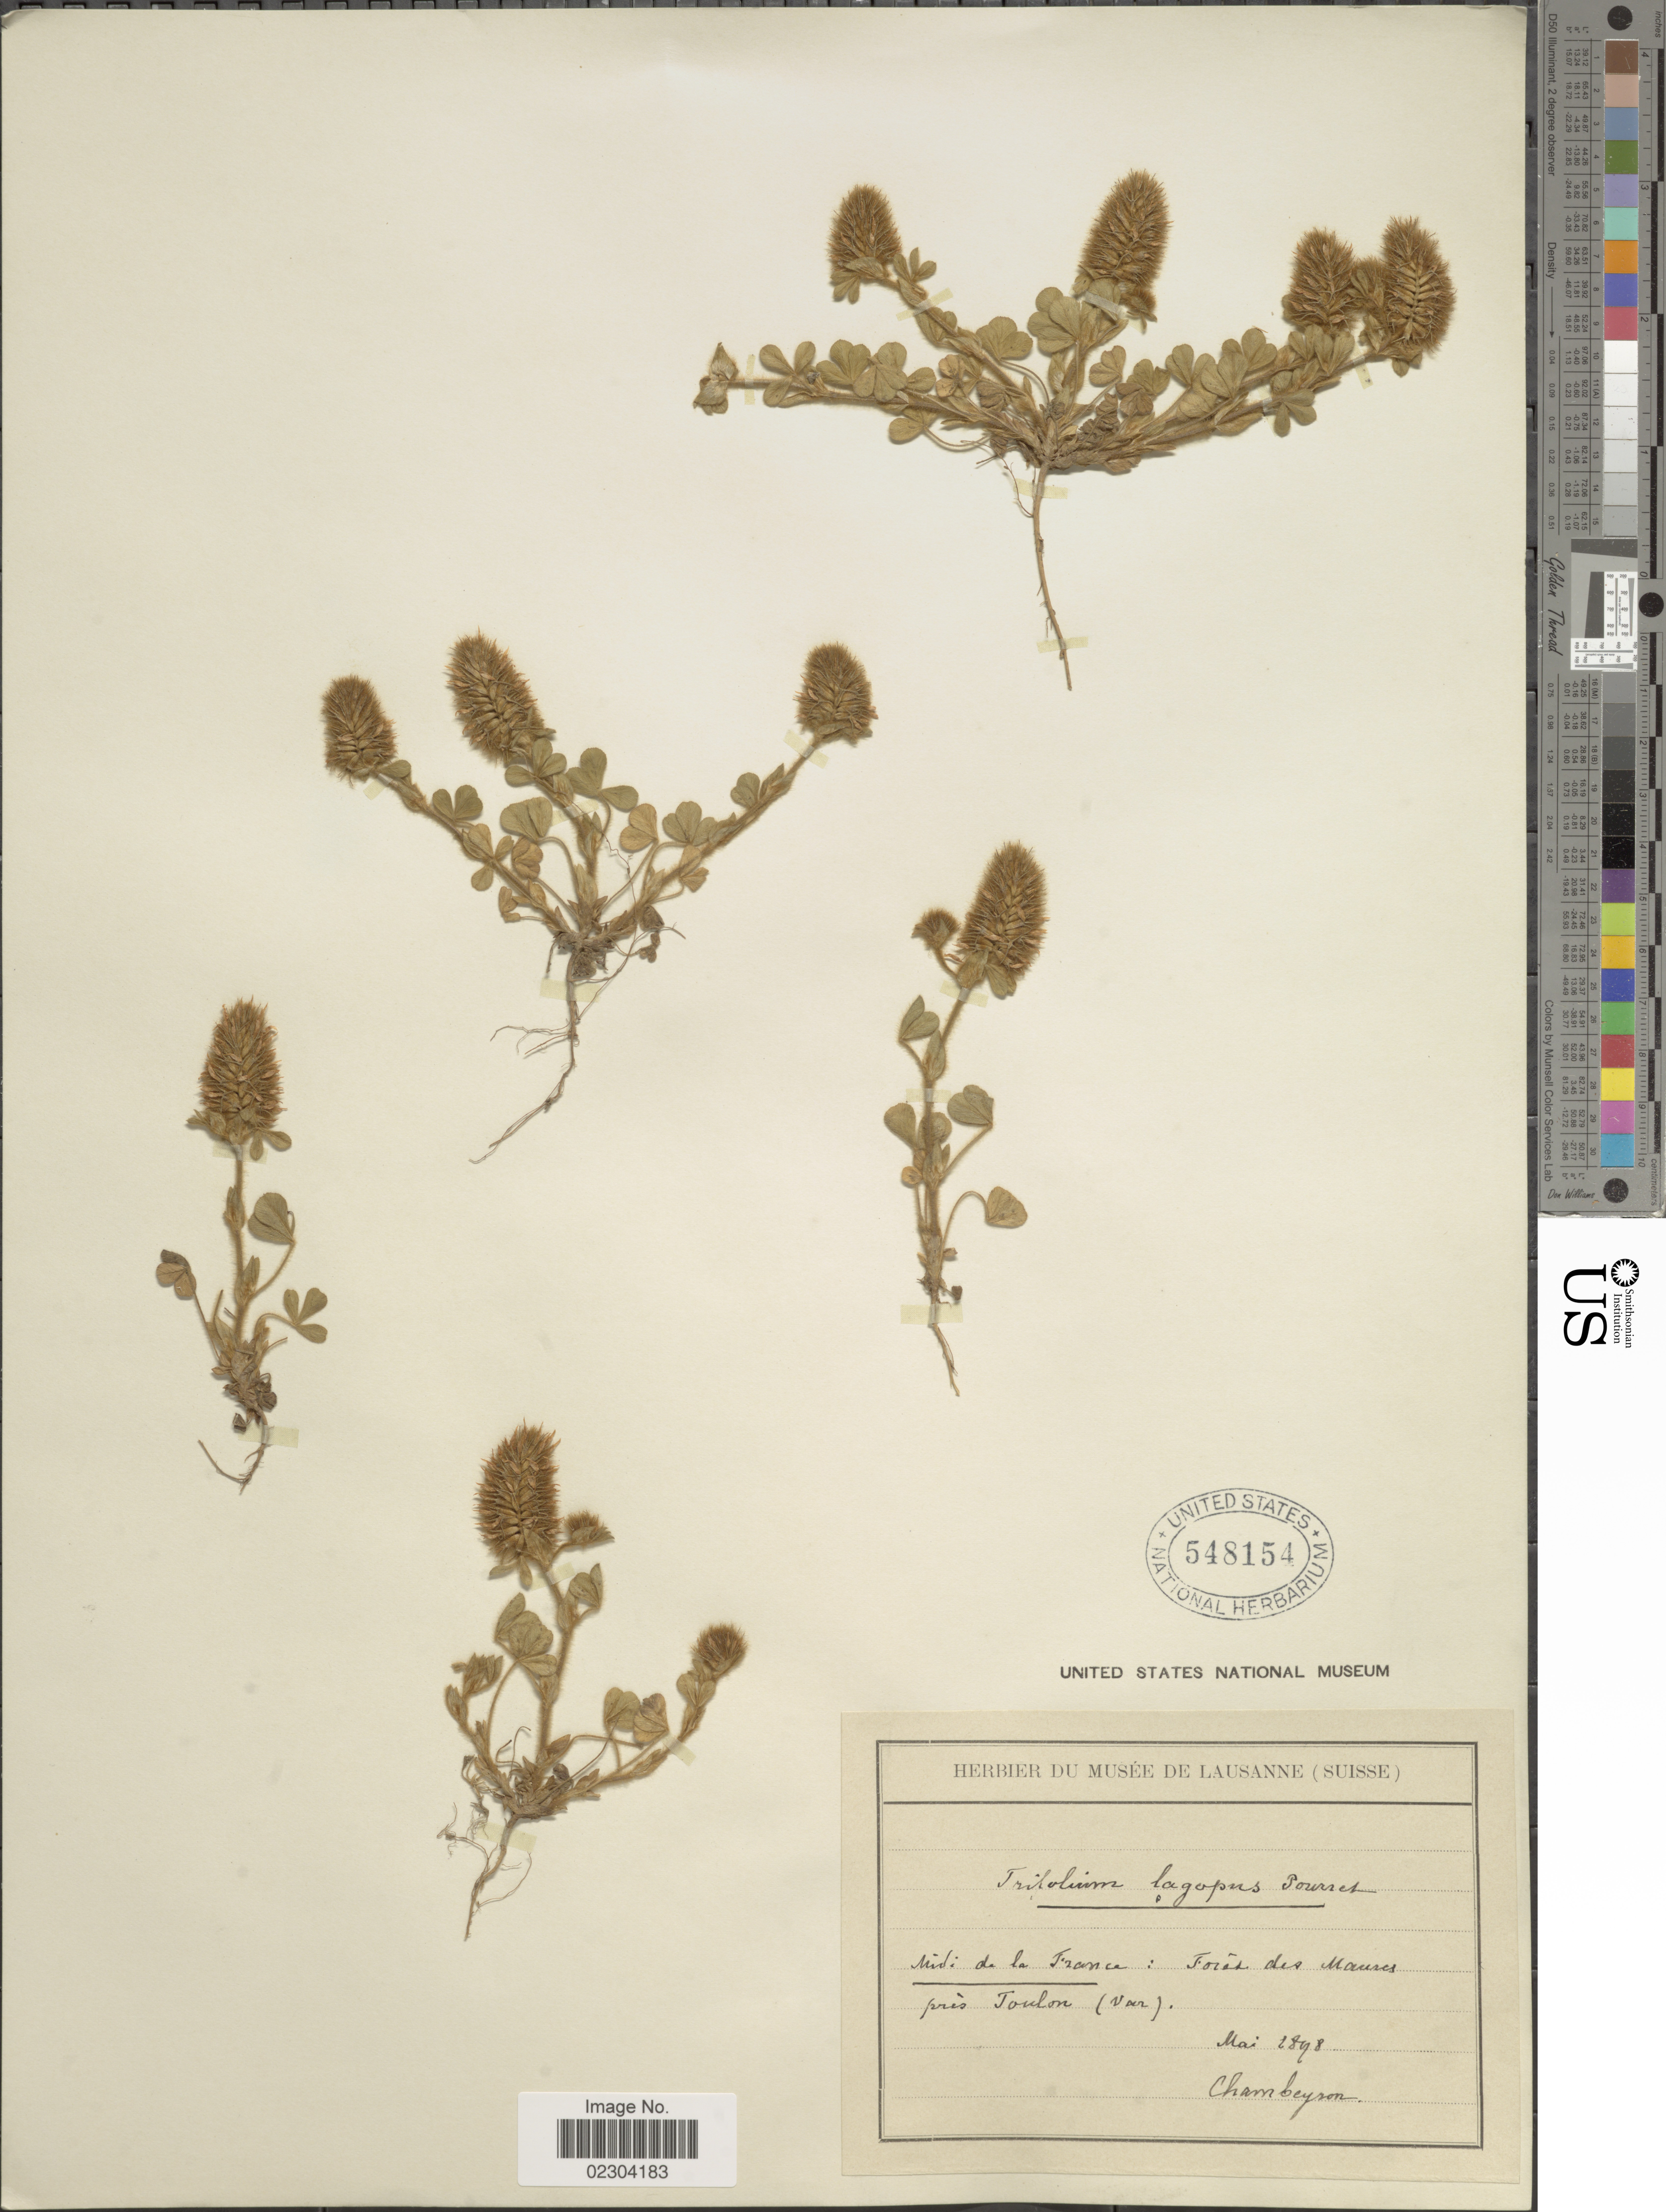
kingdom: Plantae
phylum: Tracheophyta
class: Magnoliopsida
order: Fabales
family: Fabaceae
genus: Trifolium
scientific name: Trifolium lagopus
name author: Willd.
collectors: Chambeyron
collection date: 1898-05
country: France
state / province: Provence-Alpes-Côte d'Azur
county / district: Var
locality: Midi de la France: Foras des Maures pres Toulon ( Var) [interpreted]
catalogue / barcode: US 548154